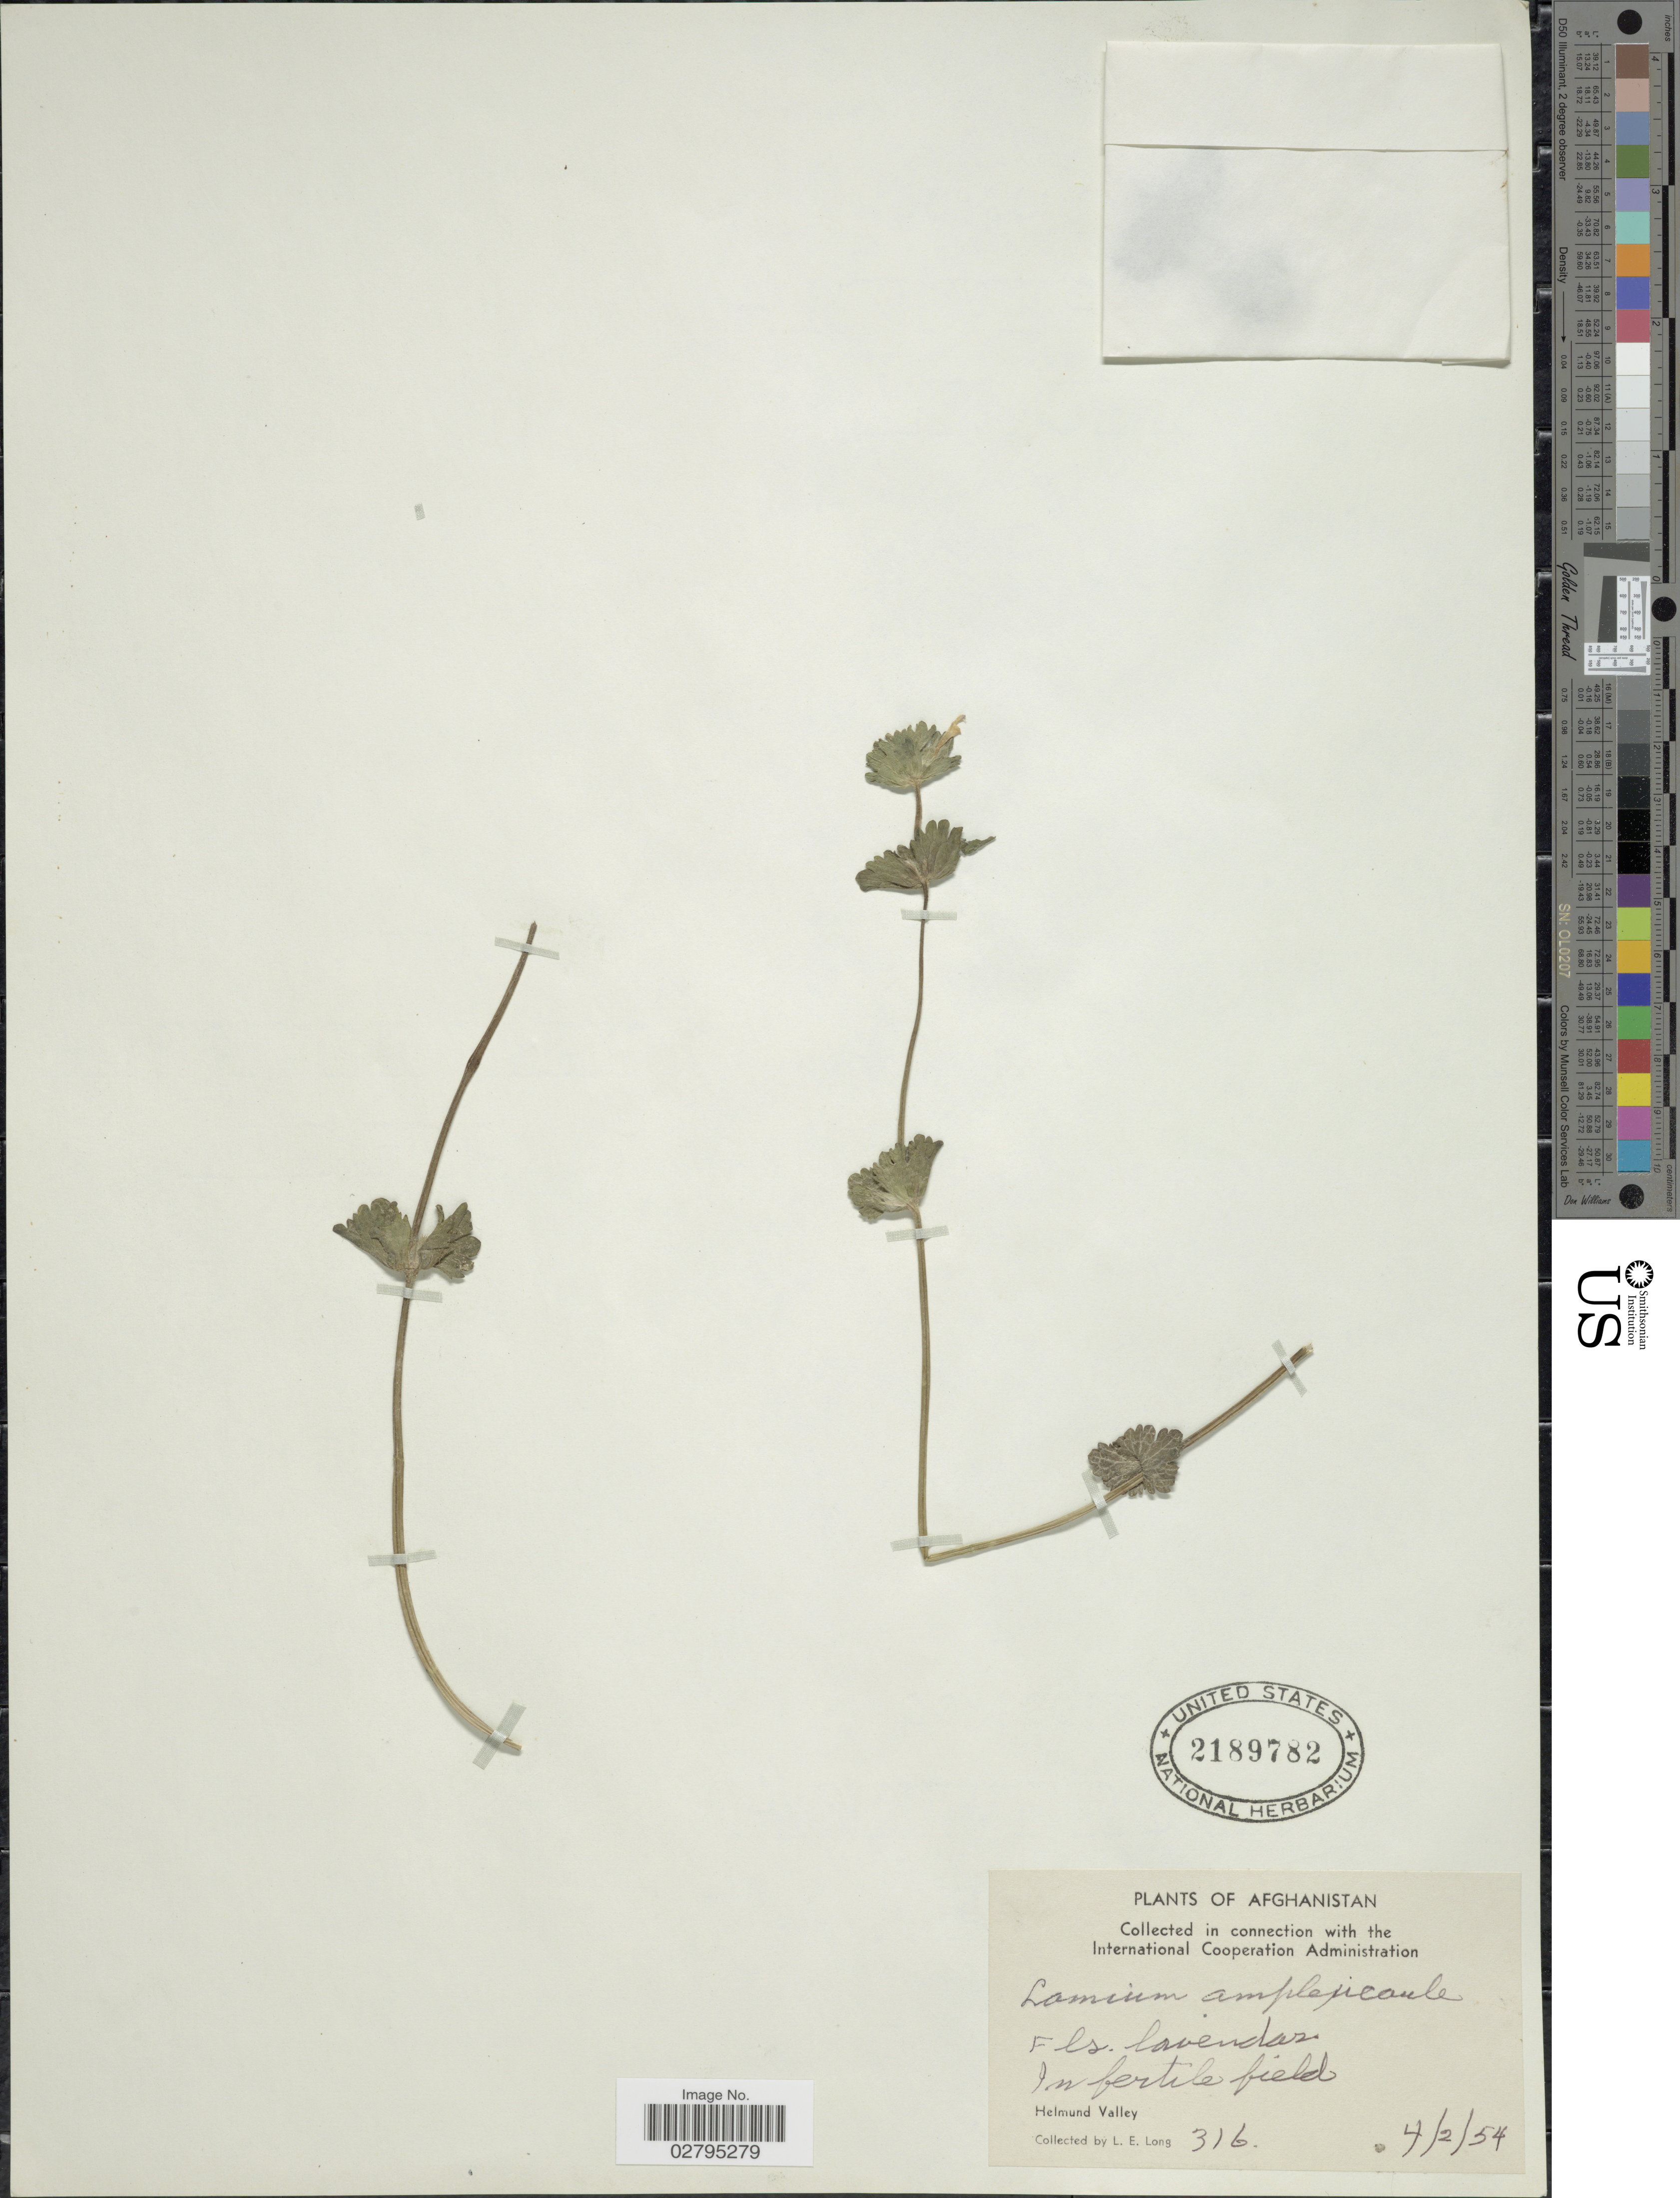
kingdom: Plantae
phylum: Tracheophyta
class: Magnoliopsida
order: Lamiales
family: Lamiaceae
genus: Lamium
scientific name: Lamium amplexicaule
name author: L.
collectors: L. E. Long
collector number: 316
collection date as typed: Transcribed d/m/y: 4/2/54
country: Afghanistan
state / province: Helmand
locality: Helmund Valley.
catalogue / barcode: US 2189782